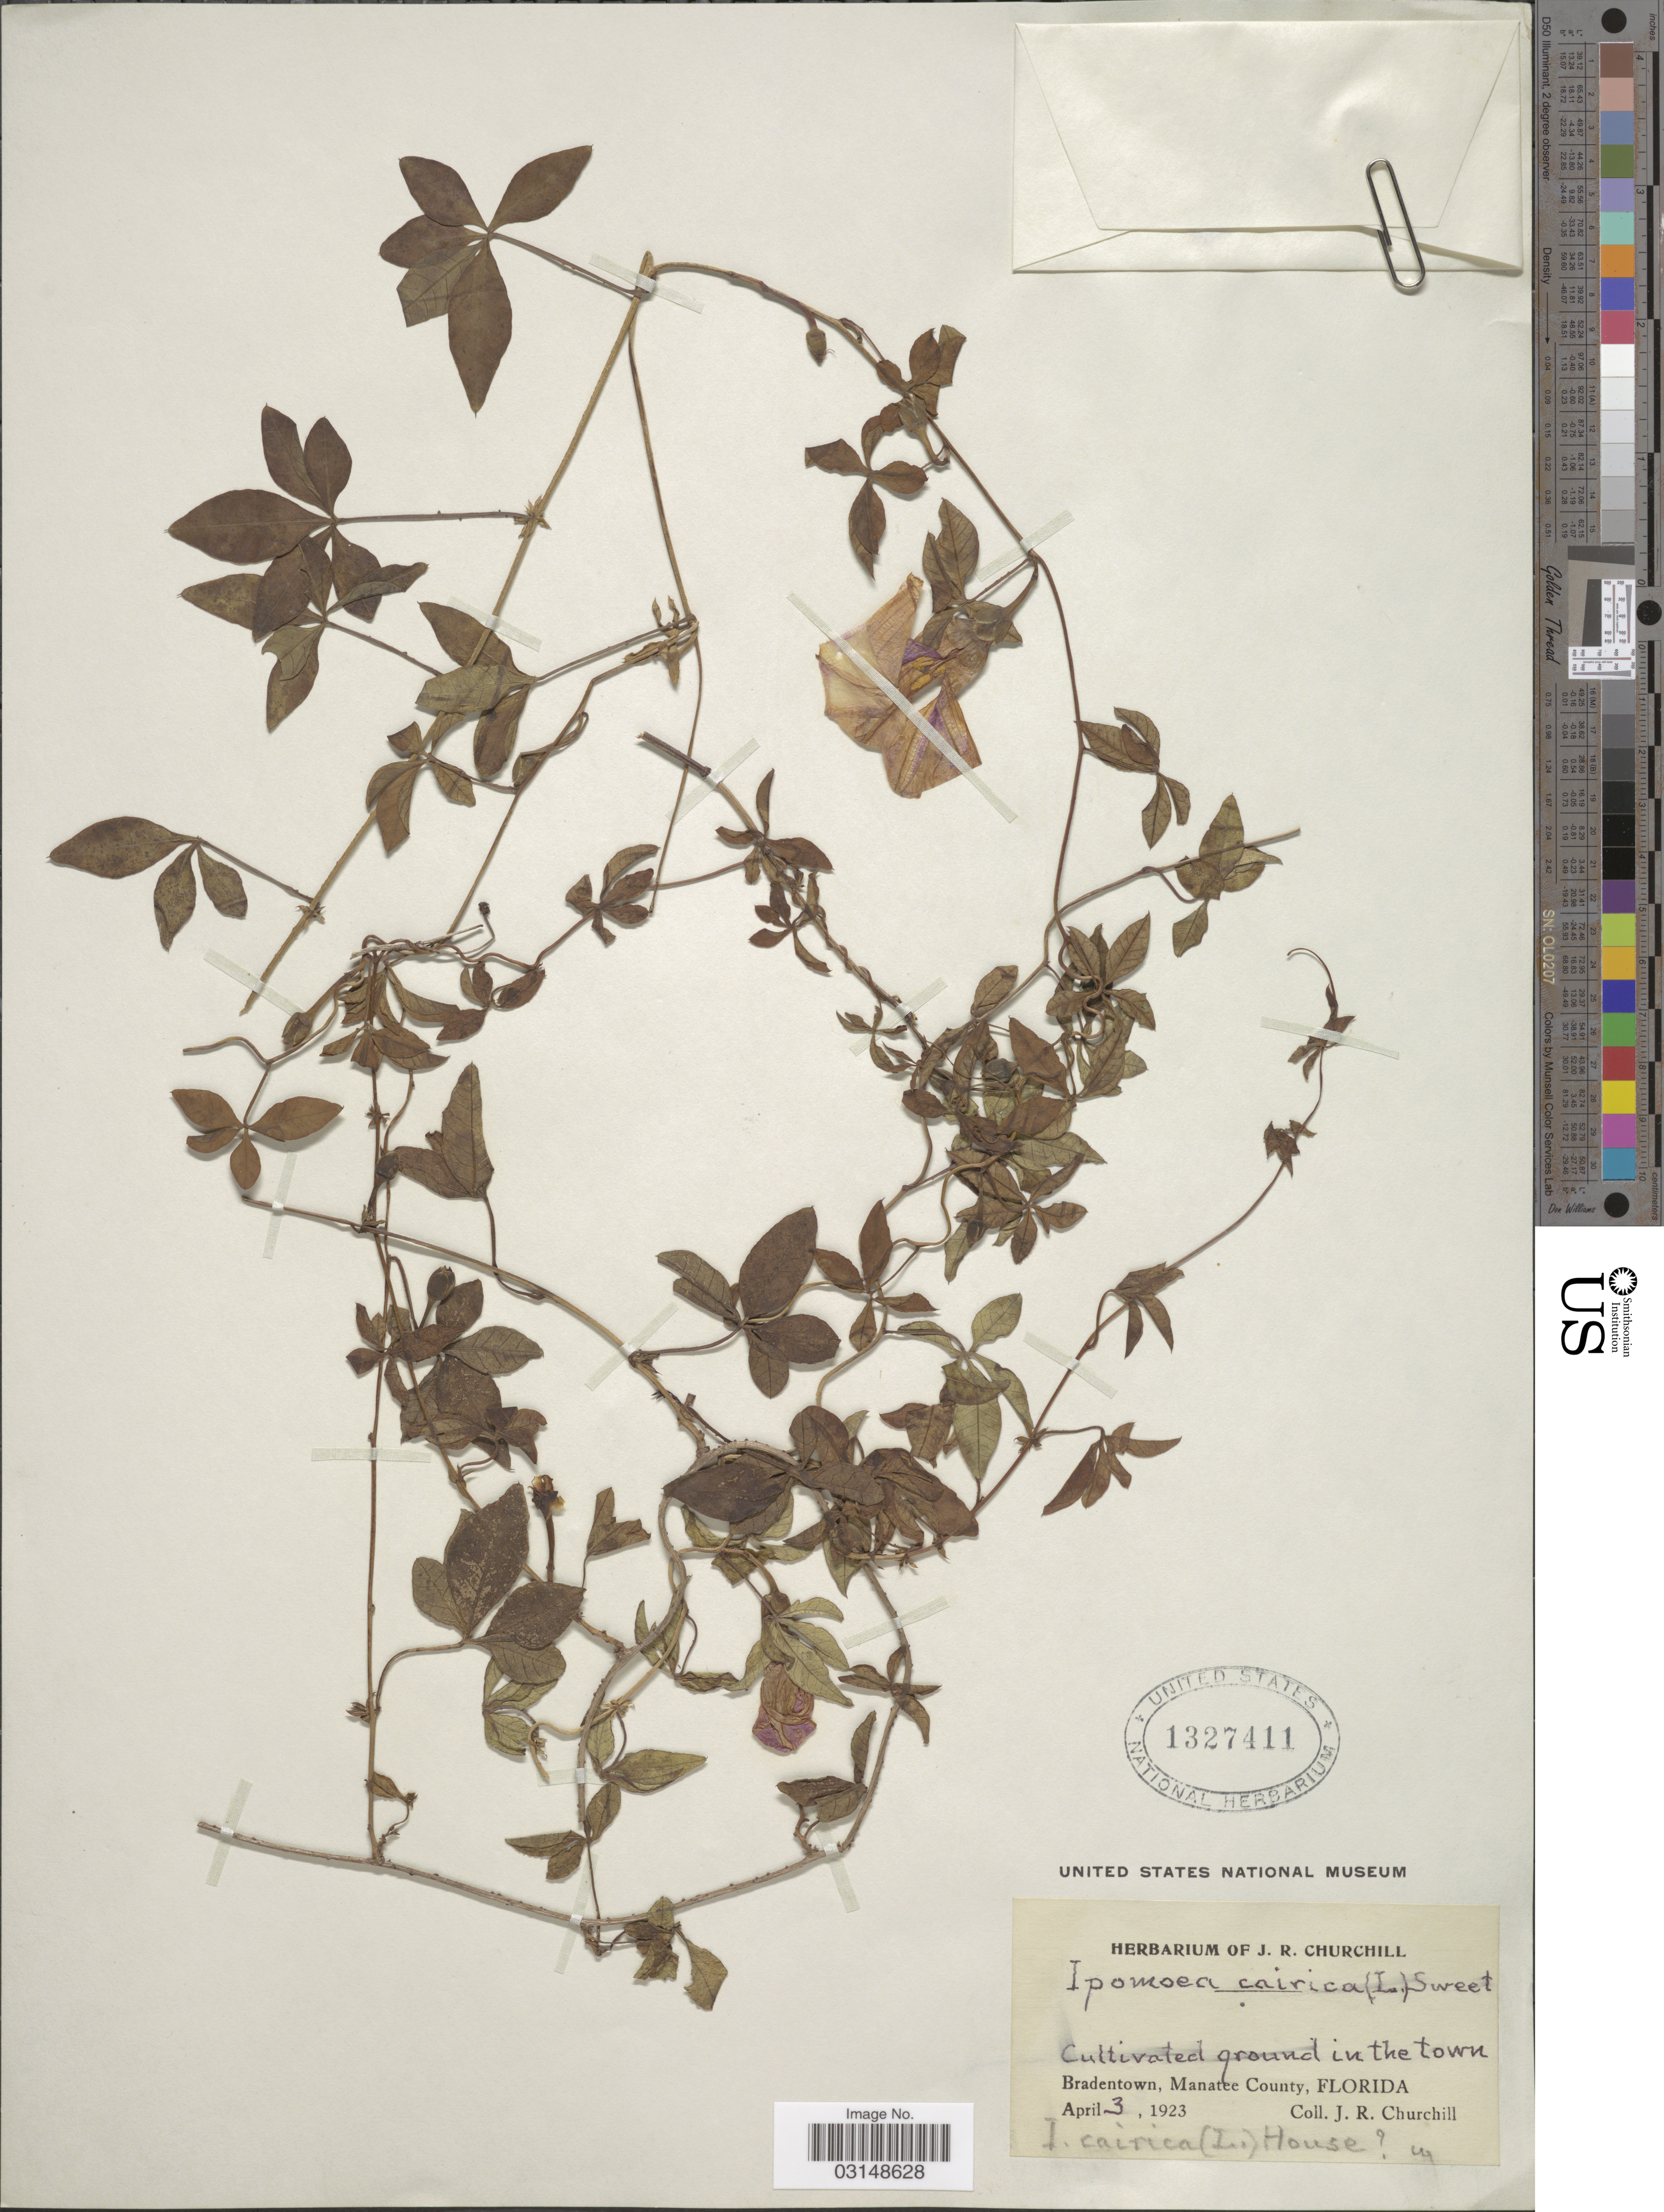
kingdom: Plantae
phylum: Tracheophyta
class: Magnoliopsida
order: Solanales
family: Convolvulaceae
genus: Ipomoea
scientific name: Ipomoea cairica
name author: (L.) Sweet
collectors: J. Churchill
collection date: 1923-04-03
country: United States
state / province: Florida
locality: Bradentown, Manatee County.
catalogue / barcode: US 1327411